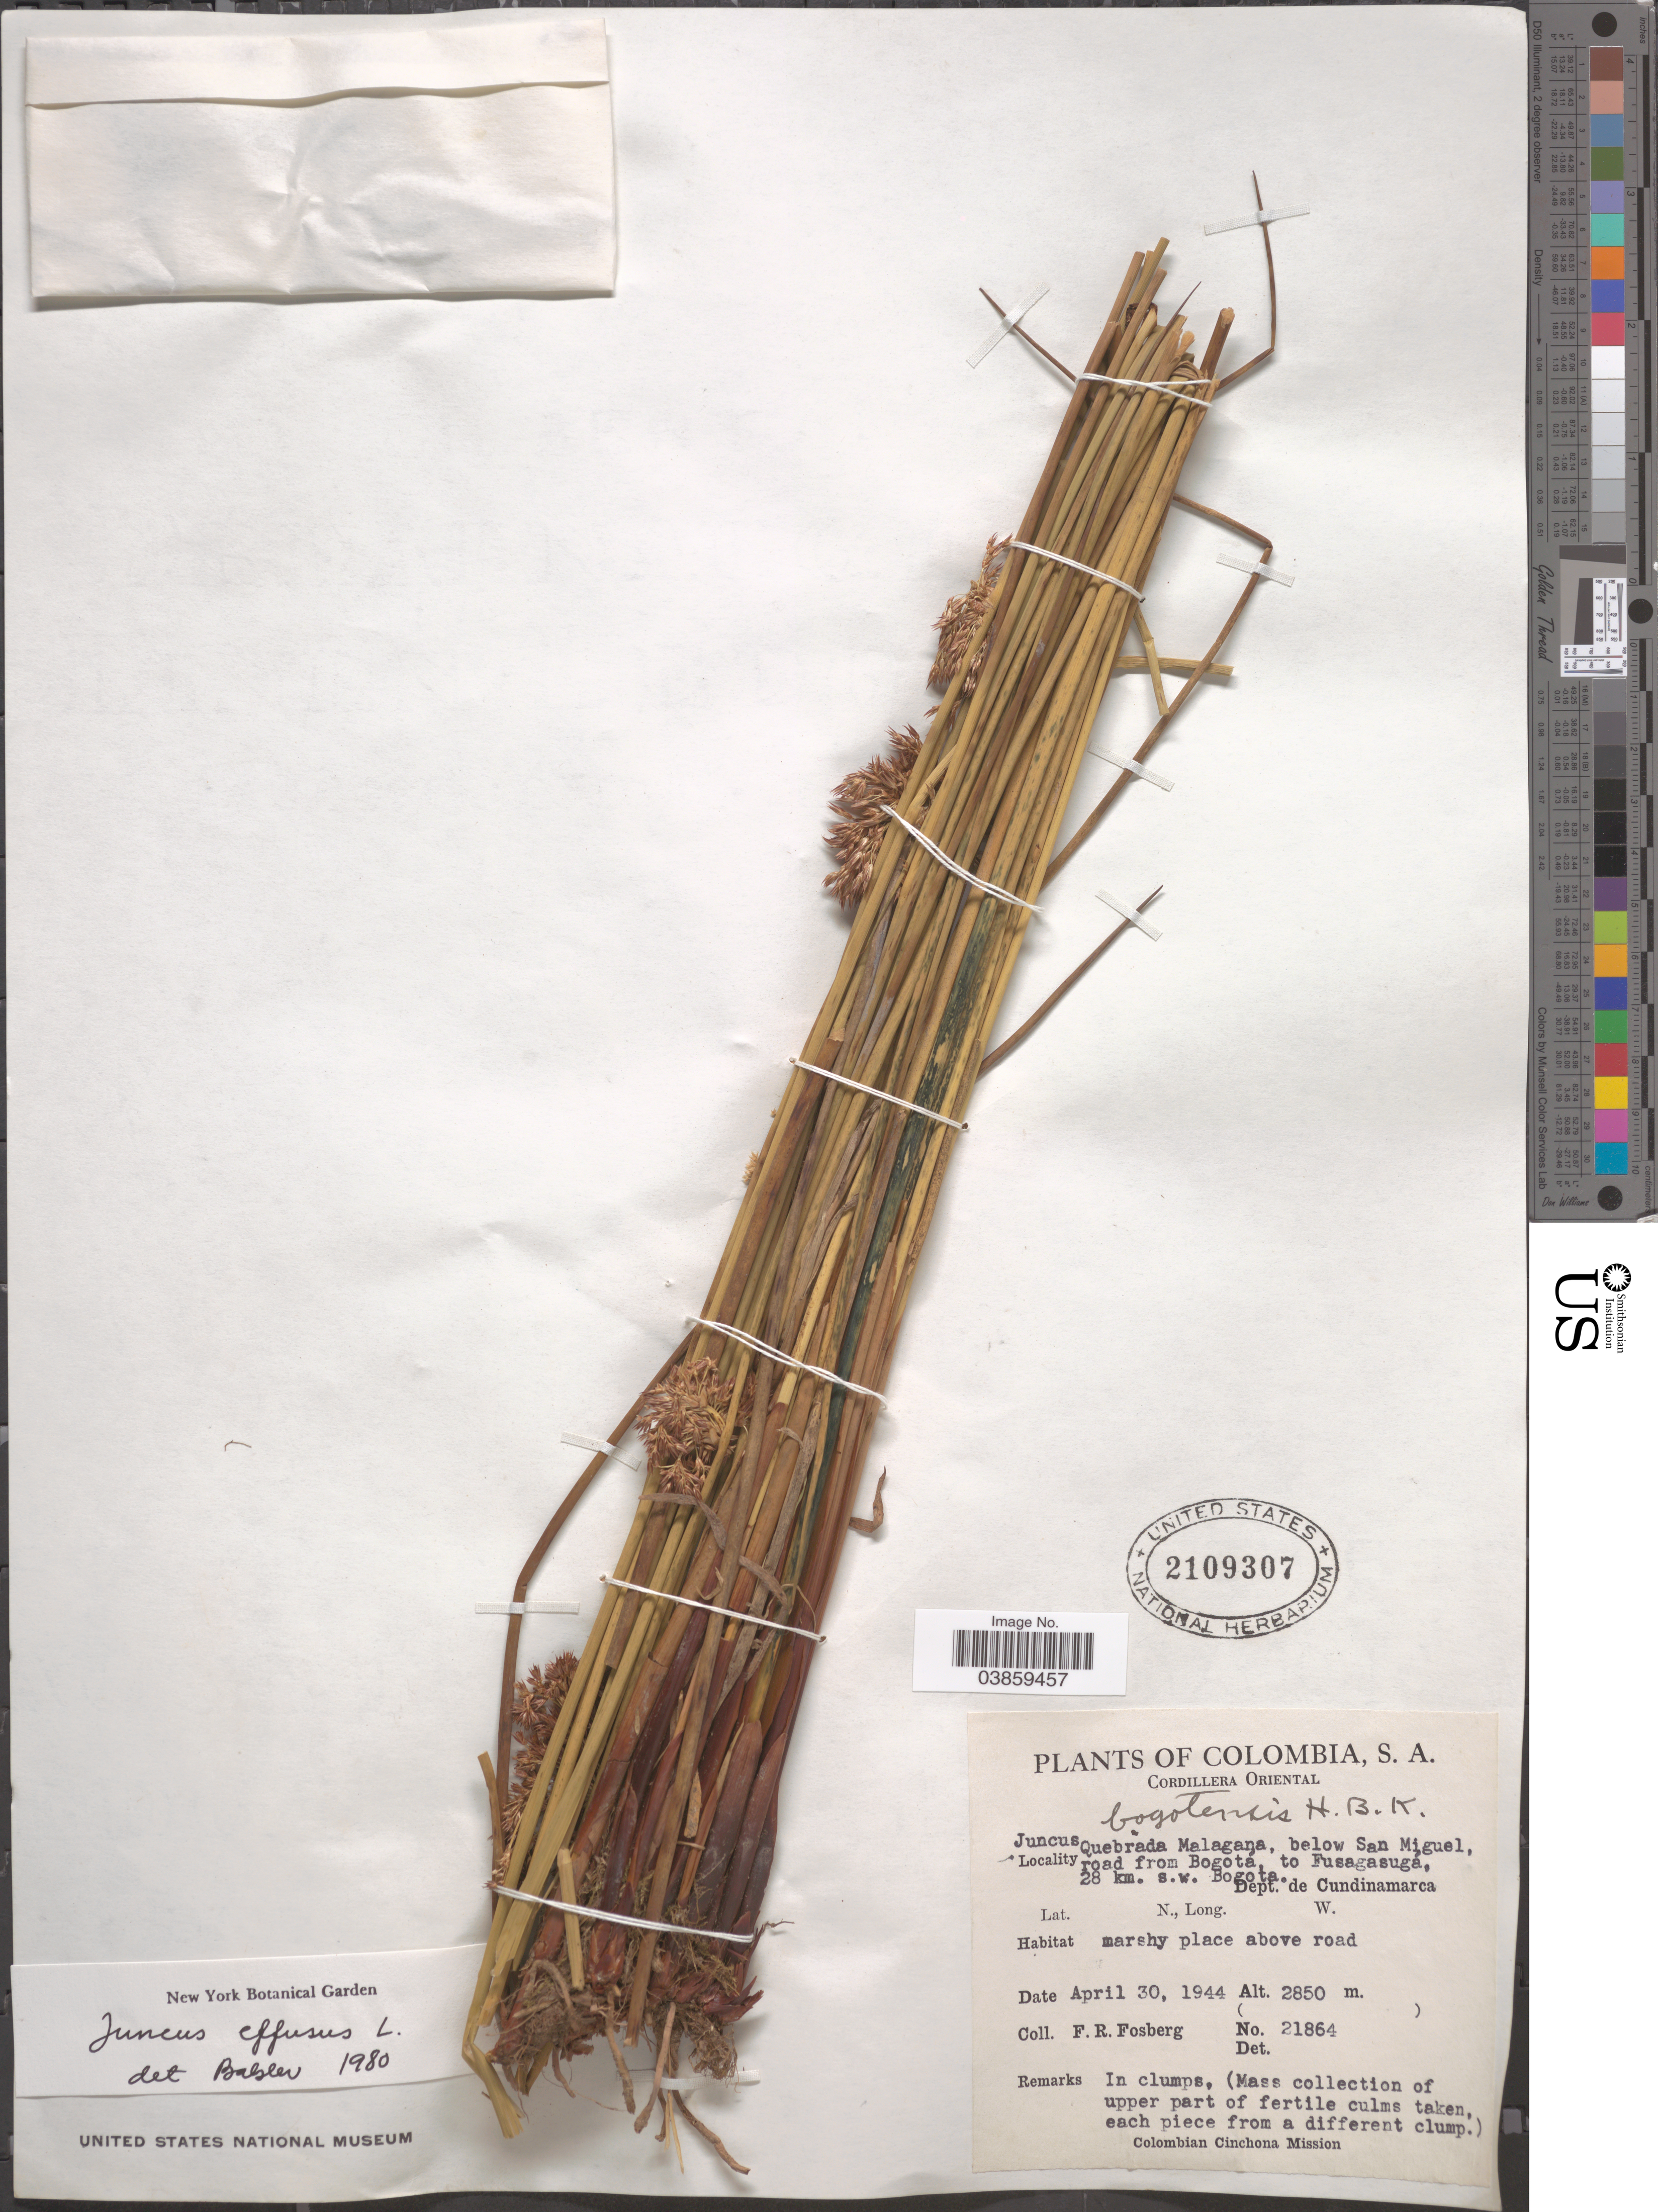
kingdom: Plantae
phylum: Tracheophyta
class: Liliopsida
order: Poales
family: Juncaceae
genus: Juncus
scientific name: Juncus effusus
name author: L.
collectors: F. R. Fosberg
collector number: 21864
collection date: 1944-04-30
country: Colombia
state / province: Cundinamarca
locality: Cordillera Oriental. Quebrada Malagana, below San Miguel, road from Bogotá, to Fusagasugá, 28 km. s.w. Bogota. Dept. de Cundinamarca.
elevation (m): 2850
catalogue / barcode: US 2109307